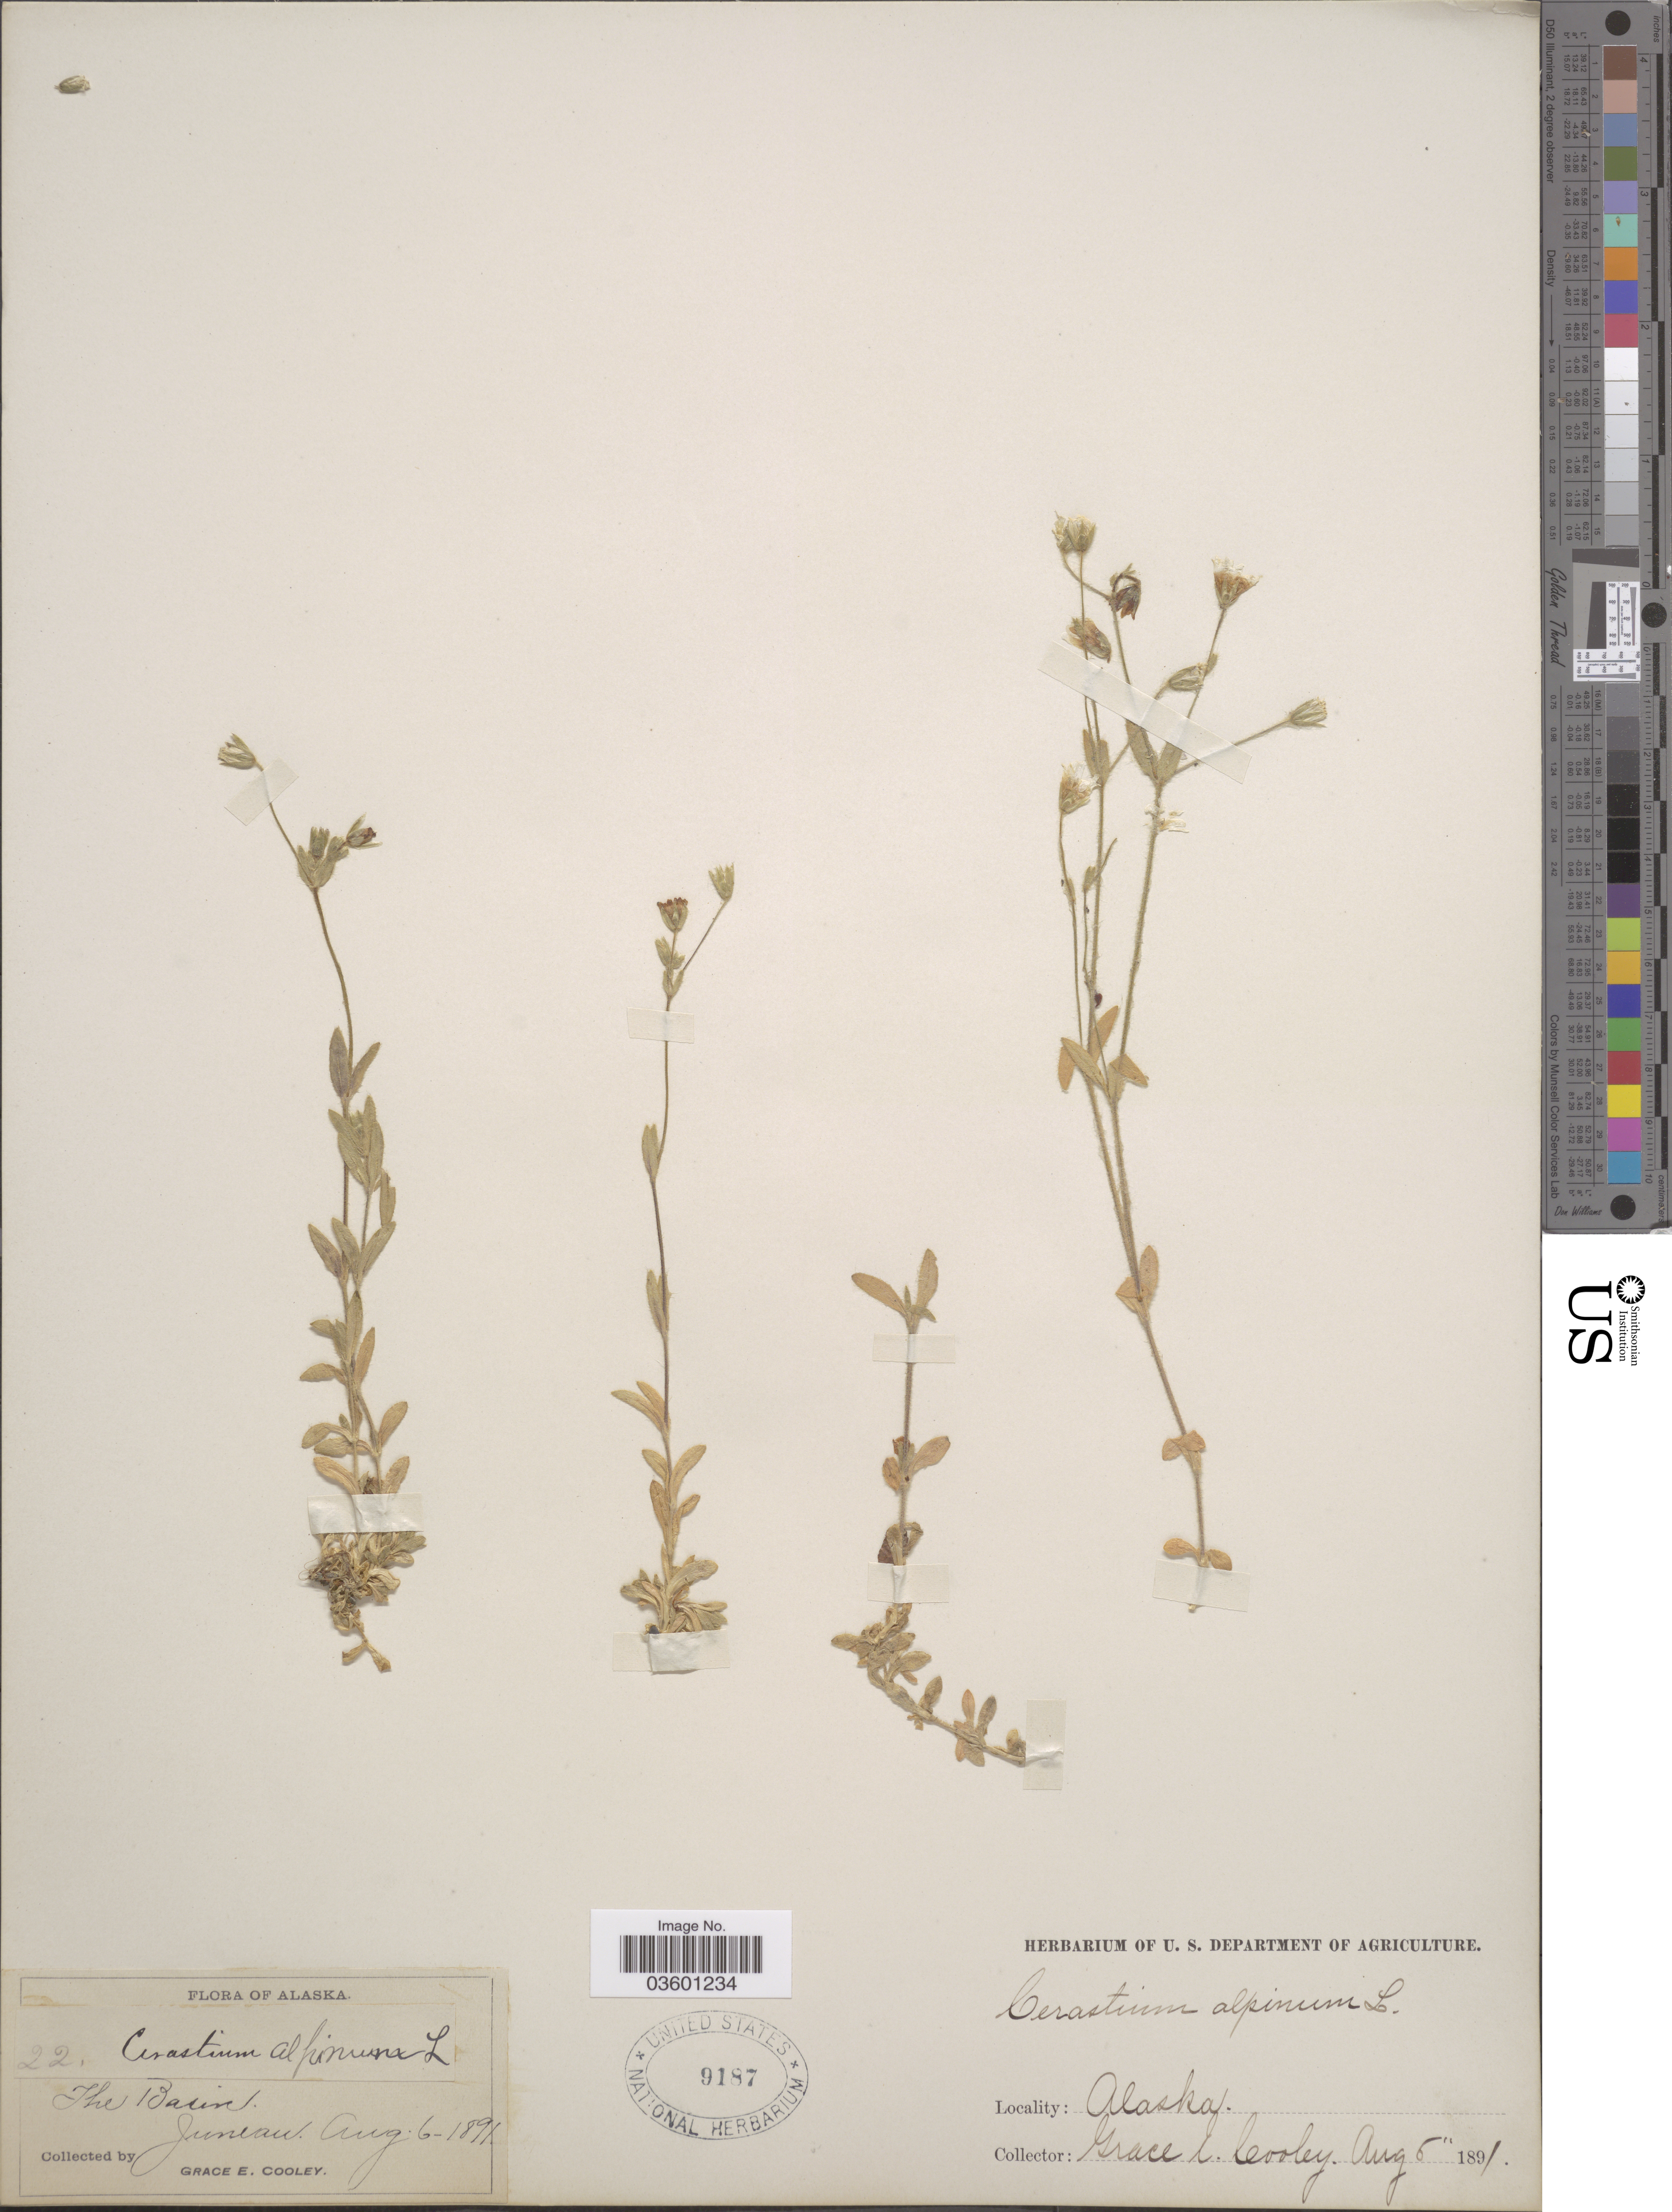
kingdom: Plantae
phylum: Tracheophyta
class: Magnoliopsida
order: Caryophyllales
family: Caryophyllaceae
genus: Cerastium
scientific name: Cerastium beeringianum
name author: Cham. & Schltdl.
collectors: G. E. Cooley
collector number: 22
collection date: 1891-08-06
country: United States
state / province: Alaska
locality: The Basin. Juneau.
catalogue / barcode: US 9187